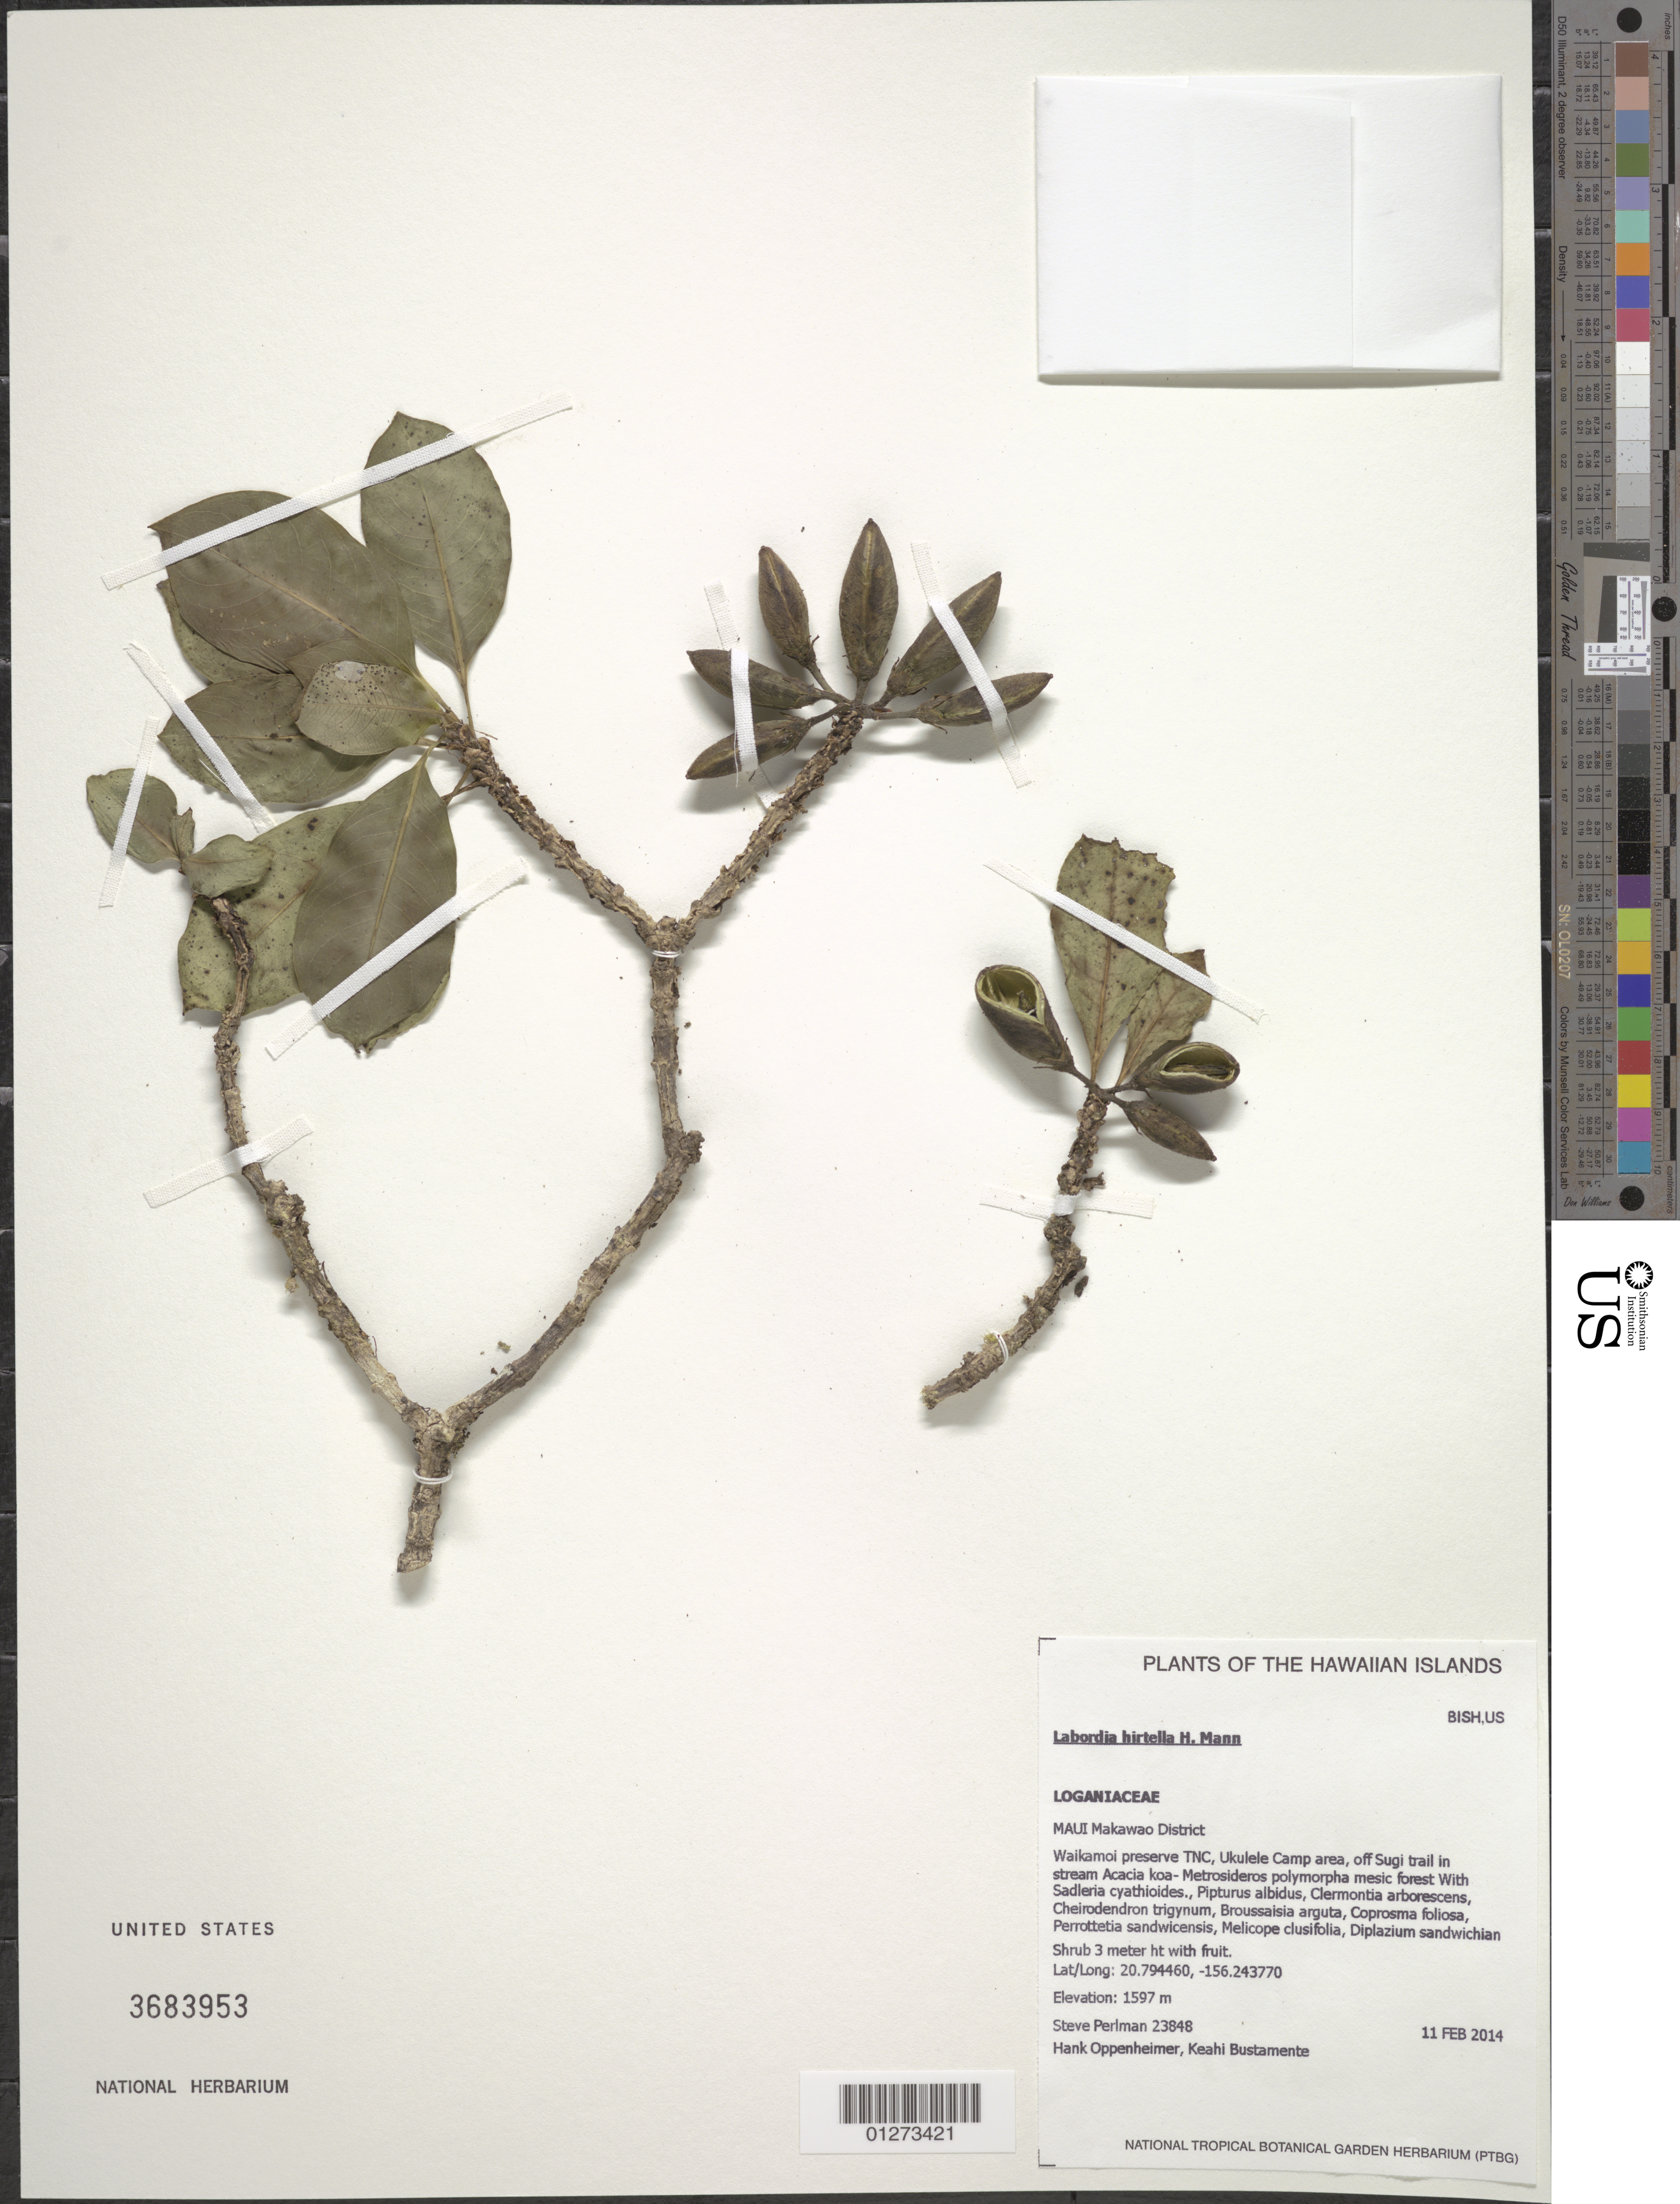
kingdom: Plantae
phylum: Tracheophyta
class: Magnoliopsida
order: Gentianales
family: Loganiaceae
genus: Geniostoma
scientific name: Geniostoma hirtellum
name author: (H. Mann) Byng & Christenh.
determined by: Wagner, W. L., (BOT), Smithsonian Institution - National Museum of Natural History (UNITED STATES)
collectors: S. P. Perlman, H. L. Oppenheimer & K. M. Bustamente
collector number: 23848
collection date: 2014-02-11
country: United States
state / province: Hawaii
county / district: Maui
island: Maui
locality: Makawao District, Waikamoi Preserve TNC, Ukulele Camp area, off Sugi Trail in stream.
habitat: Mesic forest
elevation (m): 1597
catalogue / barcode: US 3683953